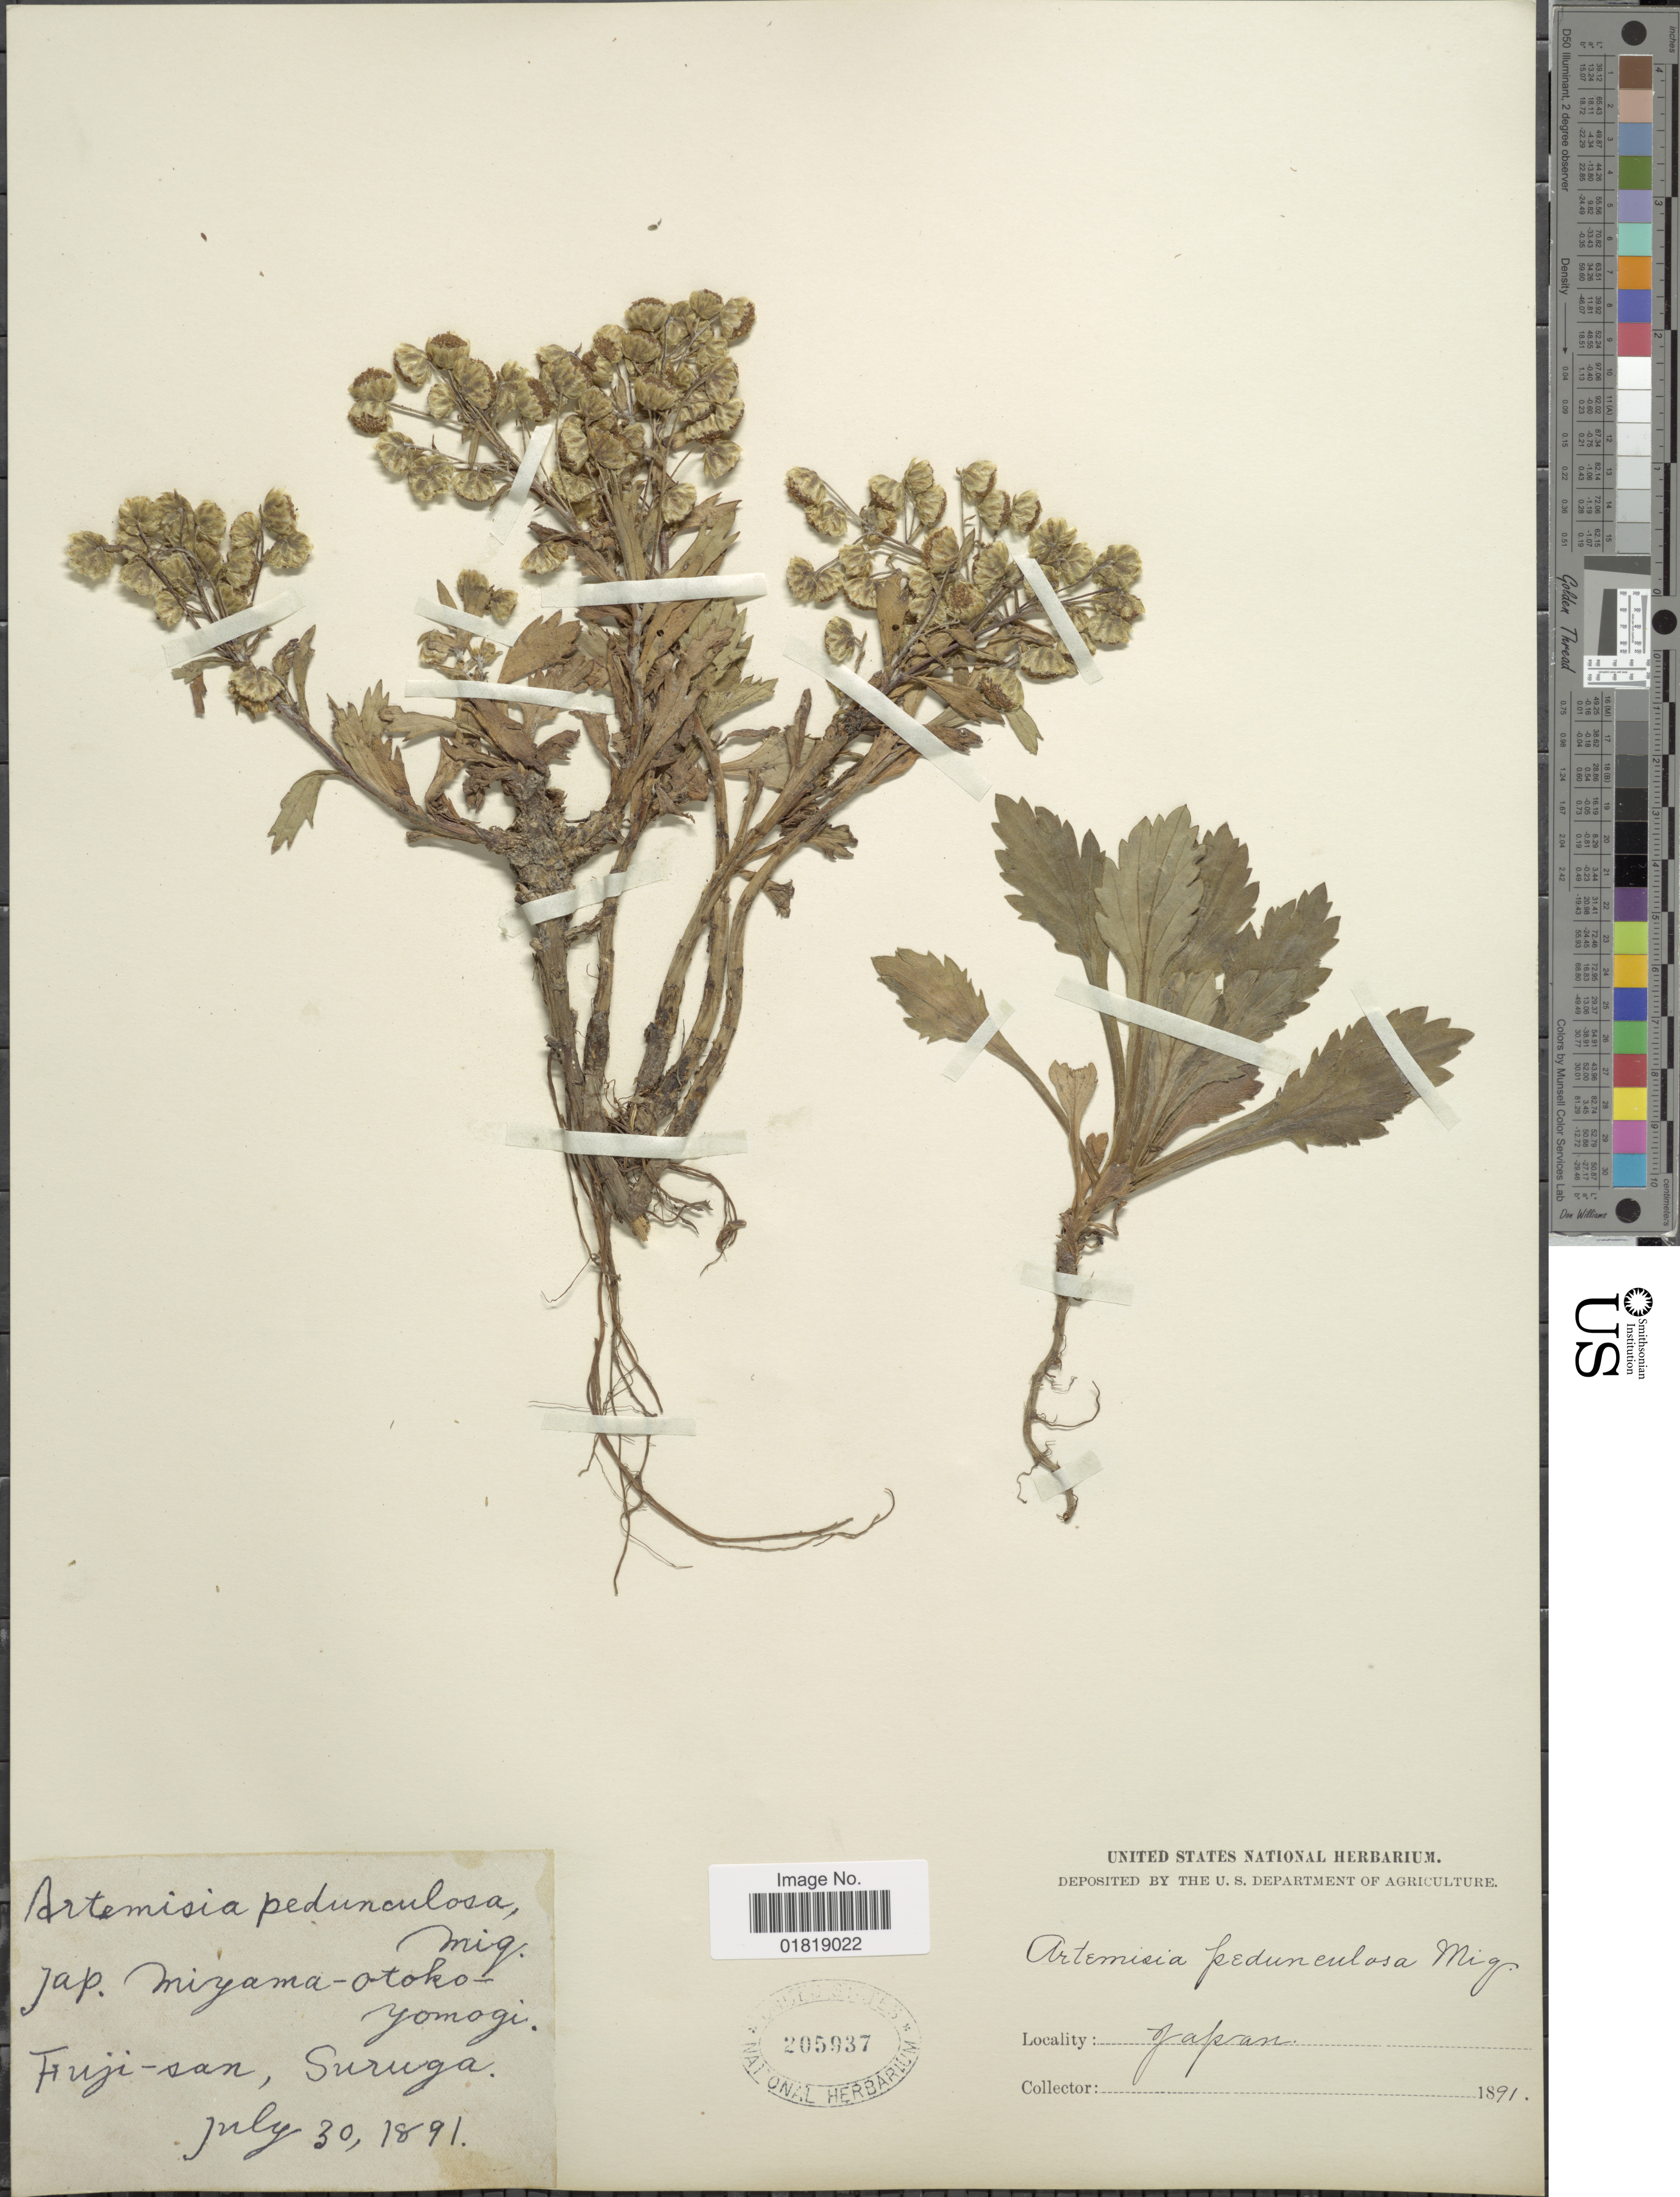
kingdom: Plantae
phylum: Tracheophyta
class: Magnoliopsida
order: Asterales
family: Asteraceae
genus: Artemisia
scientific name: Artemisia pedunculosa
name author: Miq.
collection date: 1891-07-30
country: Japan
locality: Miyama-Otoko-Yomogi, Fuiji-san, Suruga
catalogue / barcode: US 205937